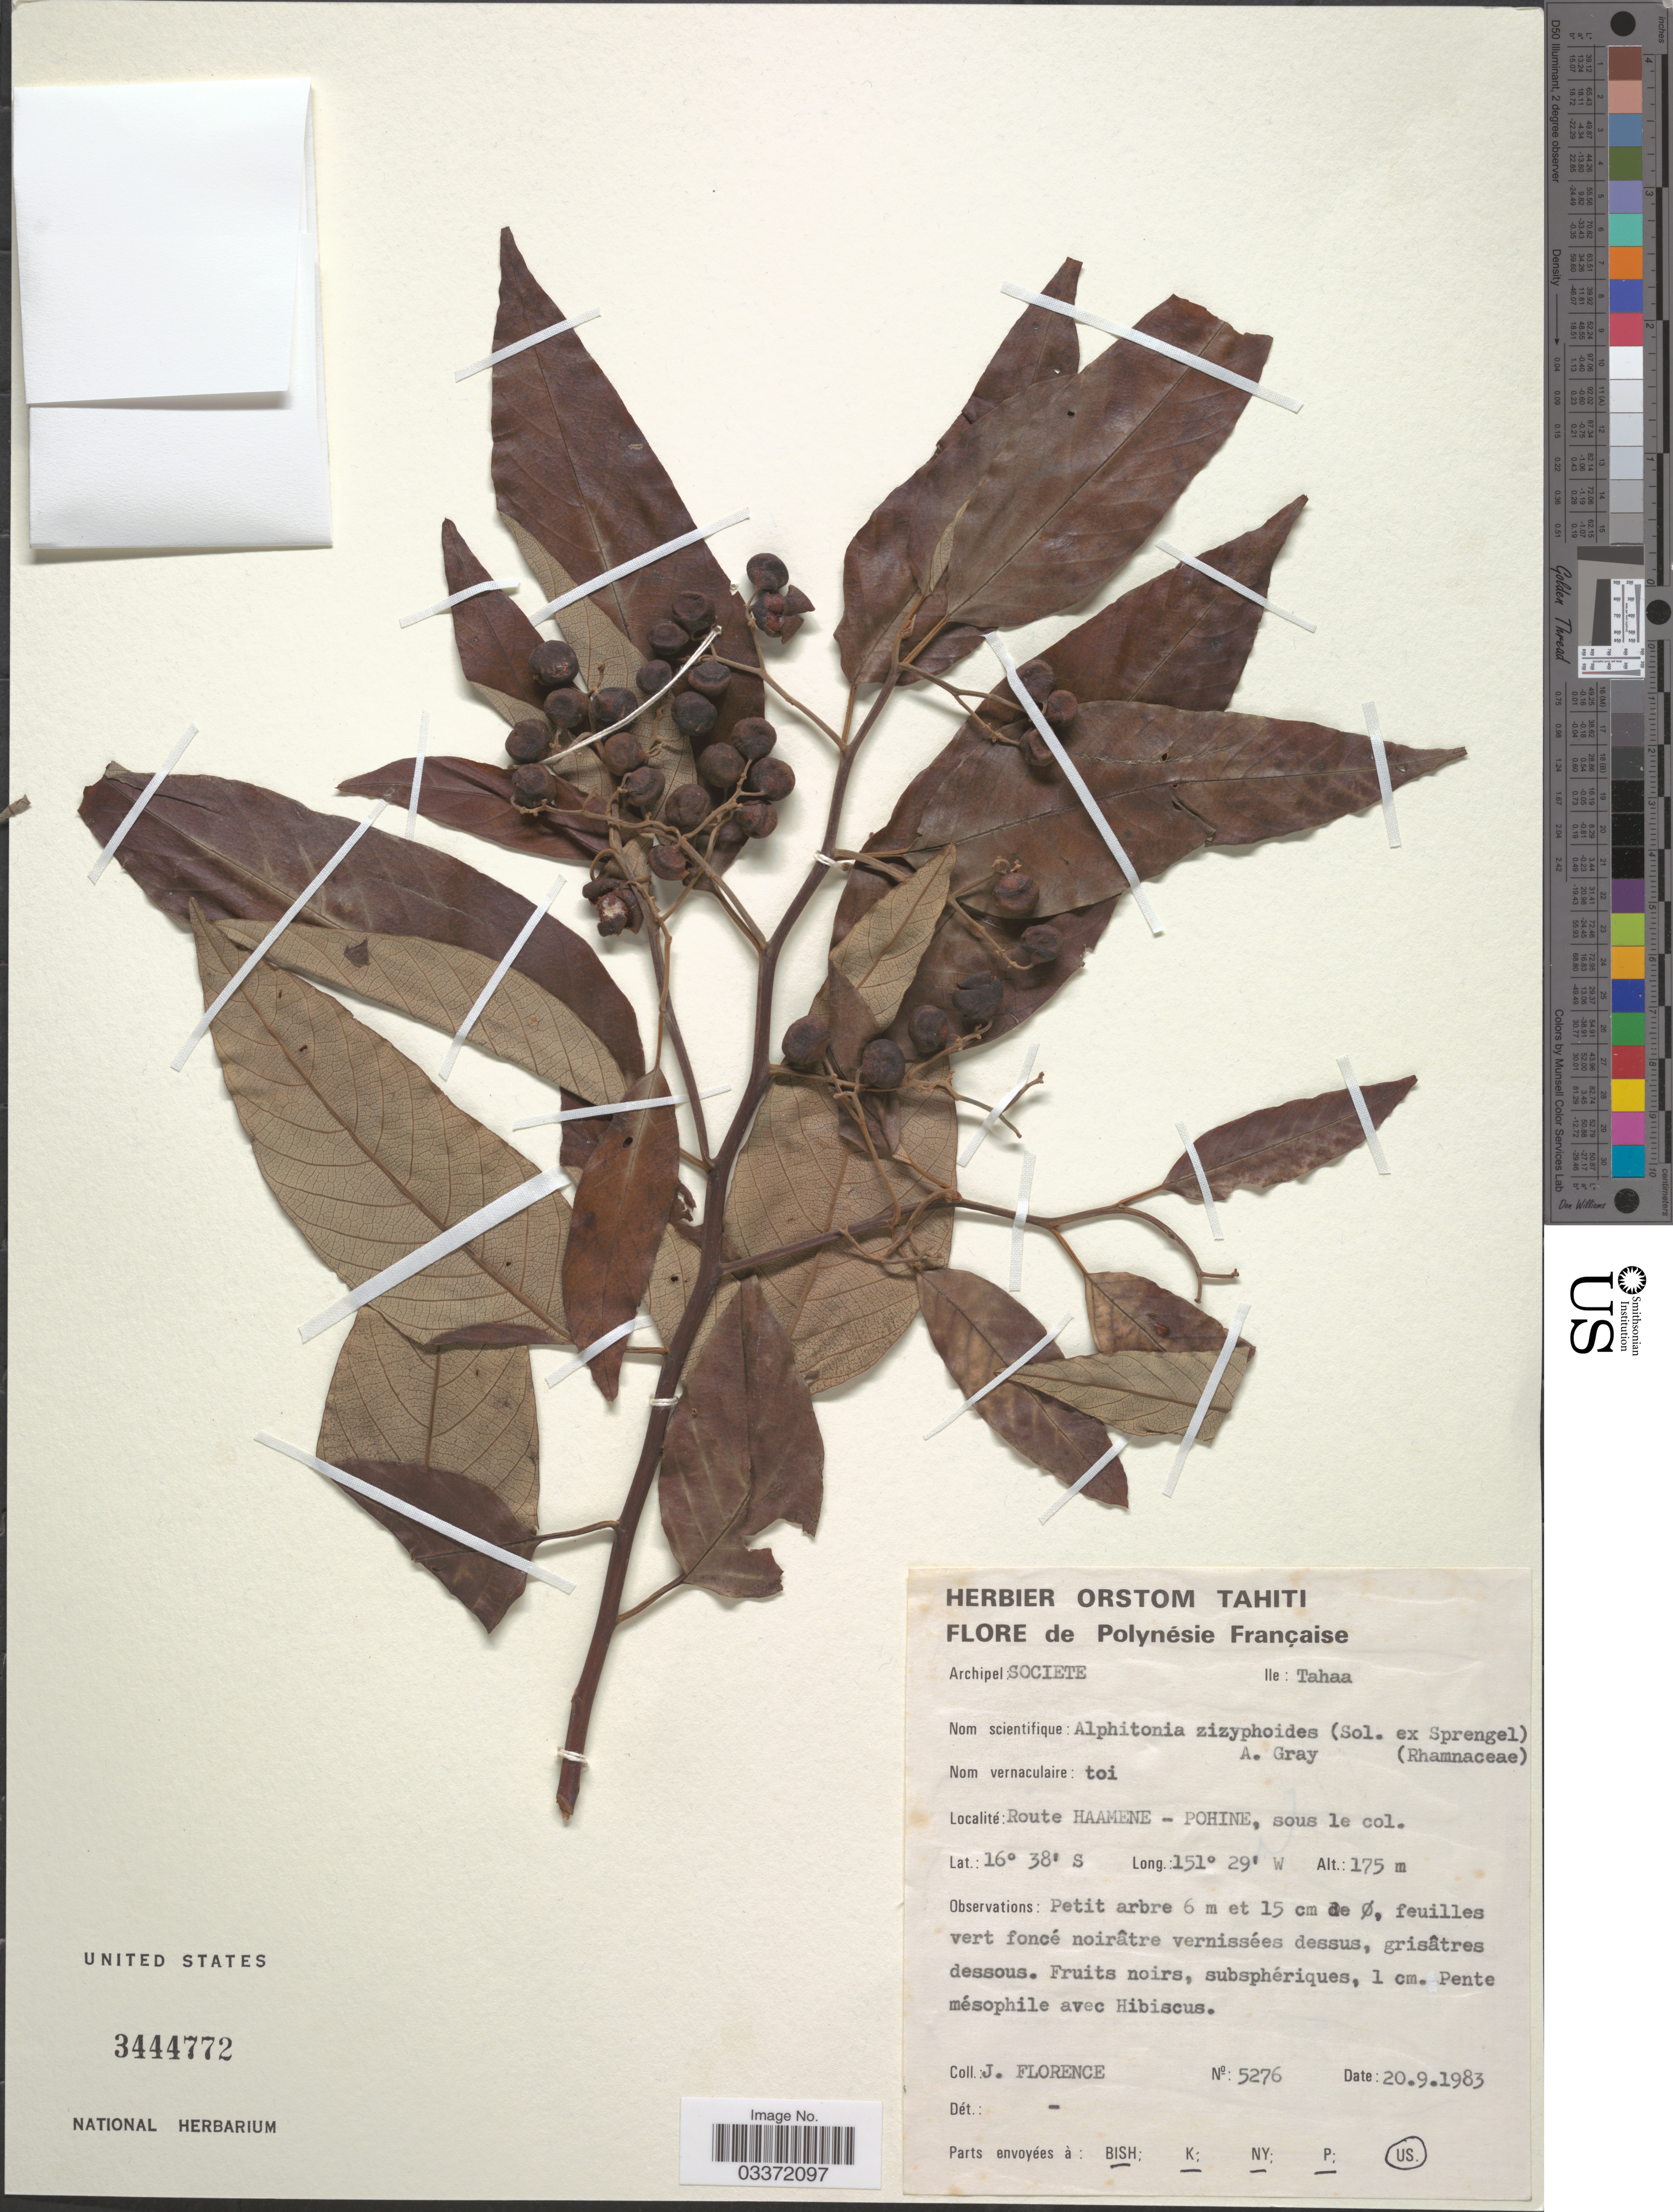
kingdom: Plantae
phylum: Tracheophyta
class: Magnoliopsida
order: Rosales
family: Rhamnaceae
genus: Alphitonia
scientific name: Alphitonia zizyphoides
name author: (Sol. ex Spreng.) A. Gray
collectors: J. Florence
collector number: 5276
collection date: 1983-09-20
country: French Polynesia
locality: Archipel: Societe, Ile: Tahaa, Route Haamene - Pohine, sous le col.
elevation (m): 175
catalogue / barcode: US 3444772